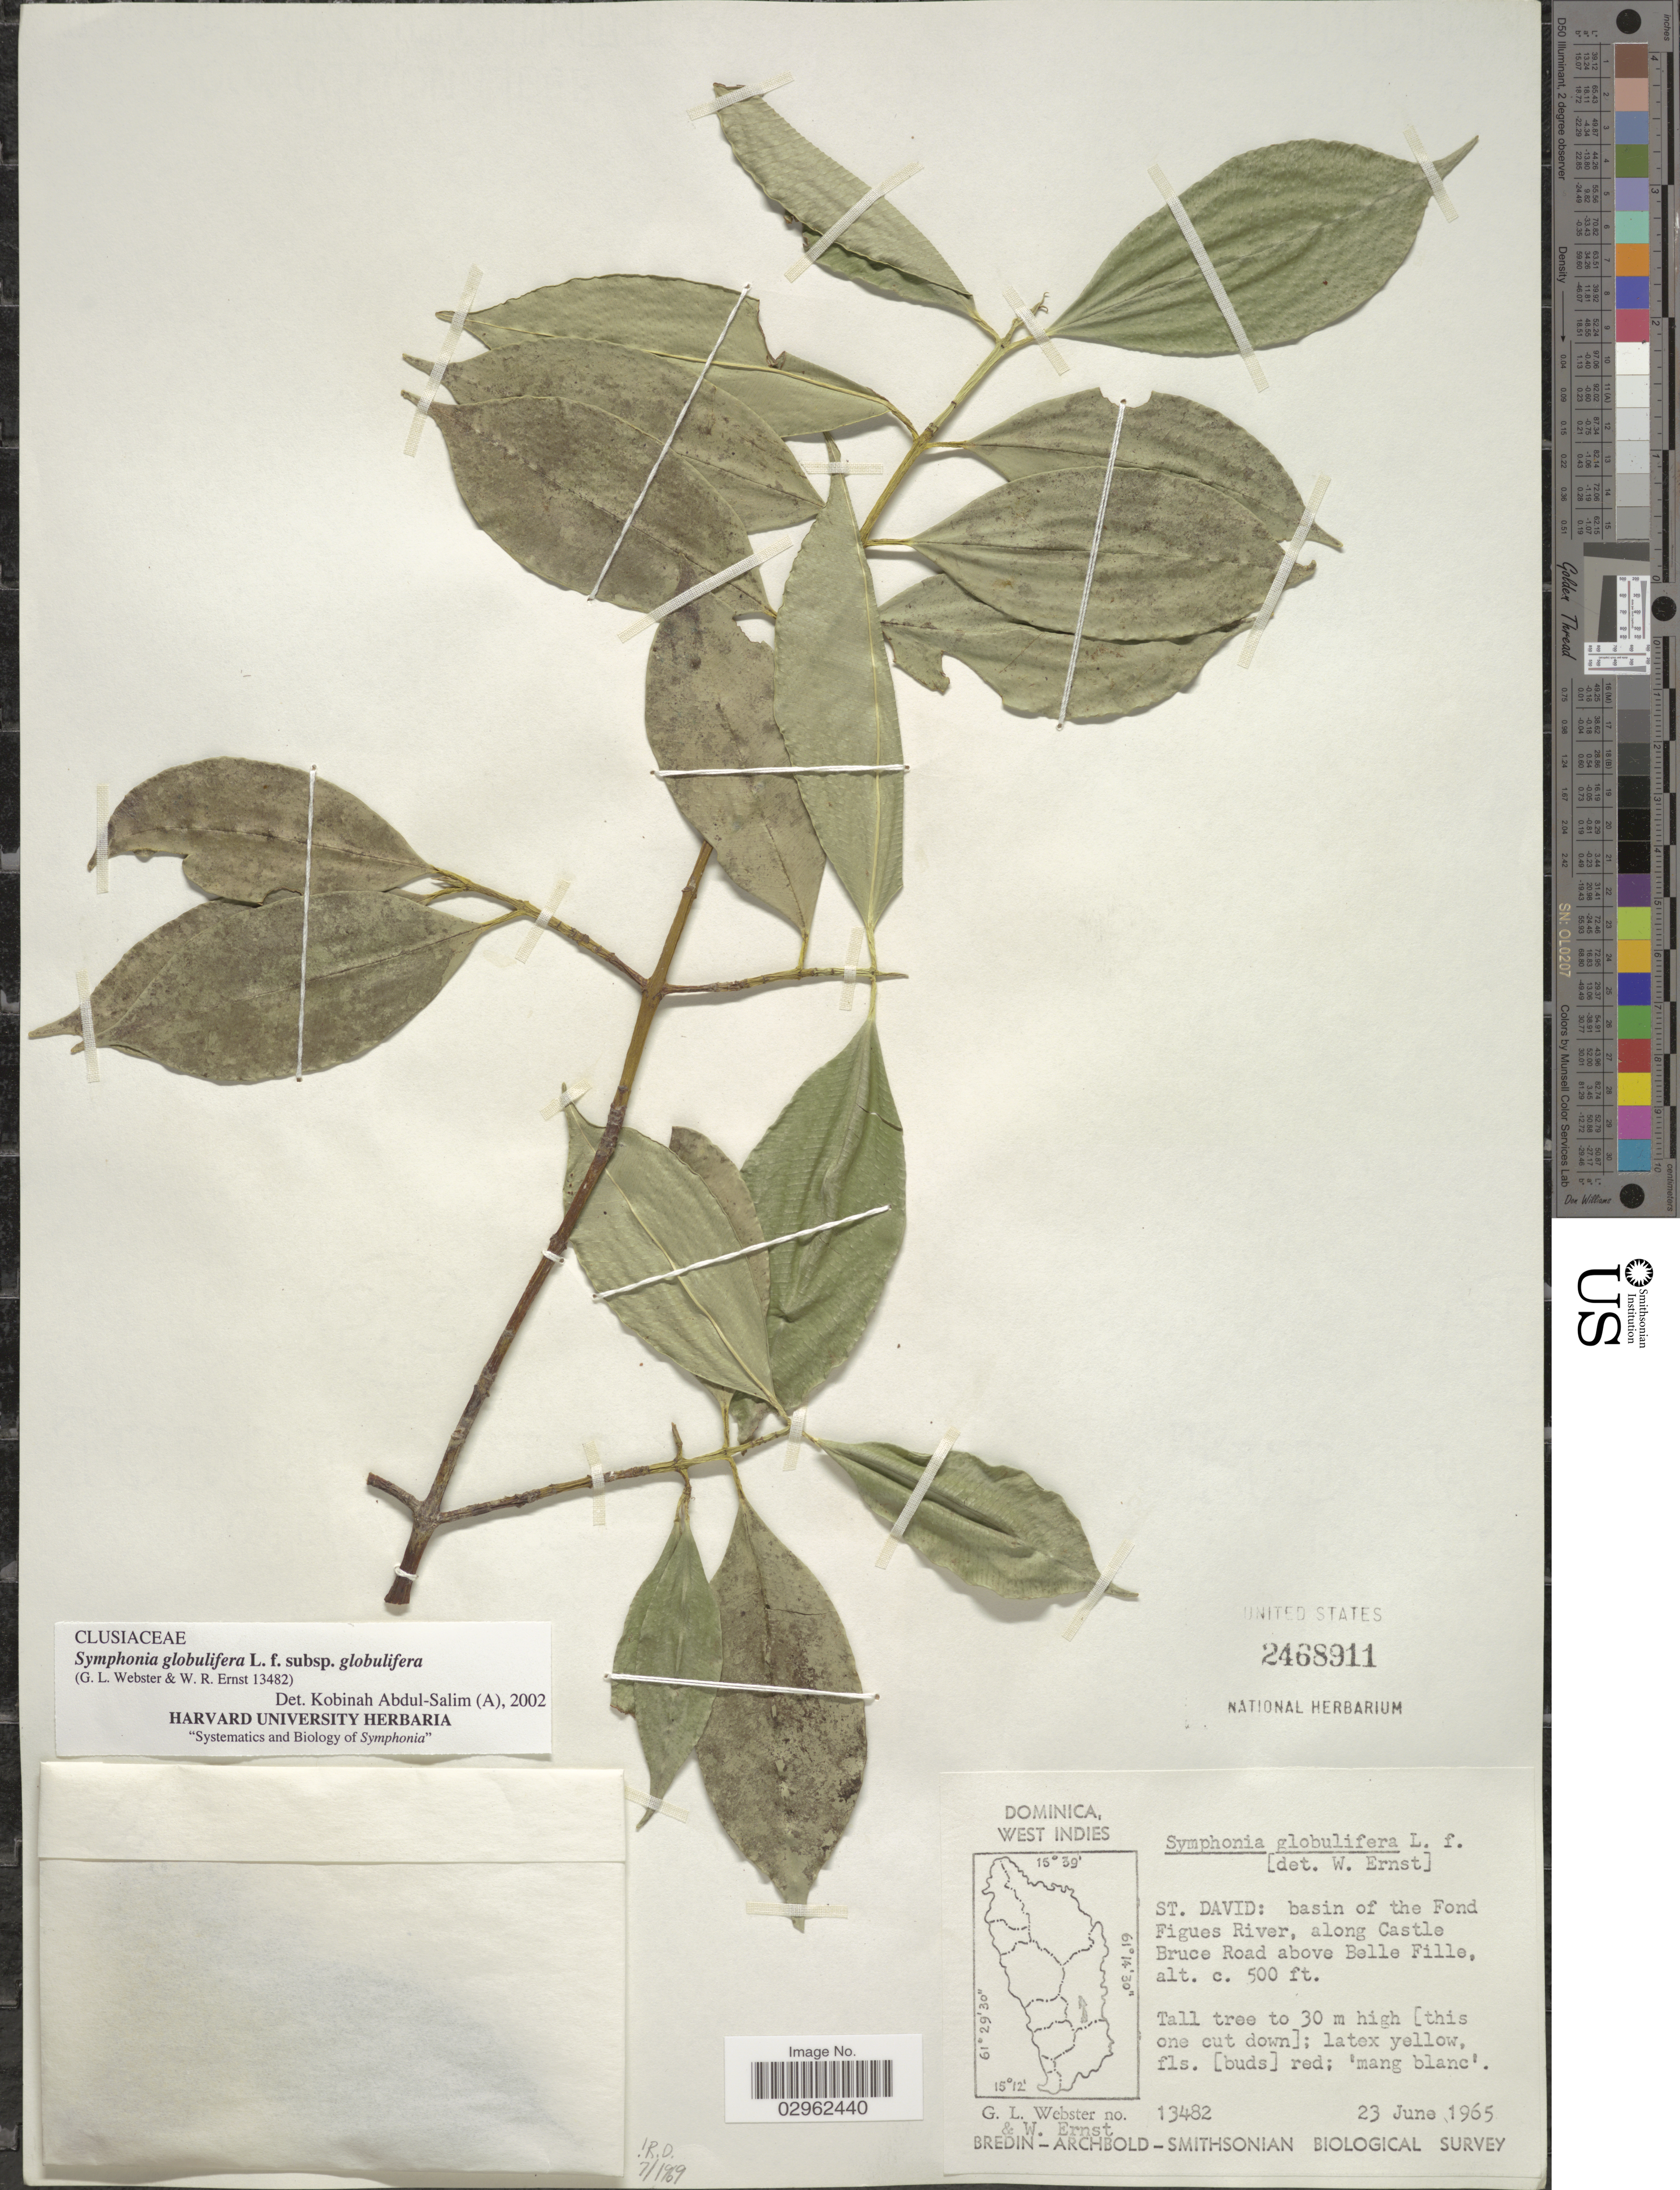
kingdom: Plantae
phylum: Tracheophyta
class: Magnoliopsida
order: Malpighiales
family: Clusiaceae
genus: Symphonia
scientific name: Symphonia globulifera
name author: L. f.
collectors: G. L. Webster & W. C. Ernst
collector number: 13482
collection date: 1965-06-23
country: Dominica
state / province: St. David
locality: St. David: basin of the Fond Figues River, along Castle Bruce Road above Belle Fille.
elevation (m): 152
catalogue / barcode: US 2468911